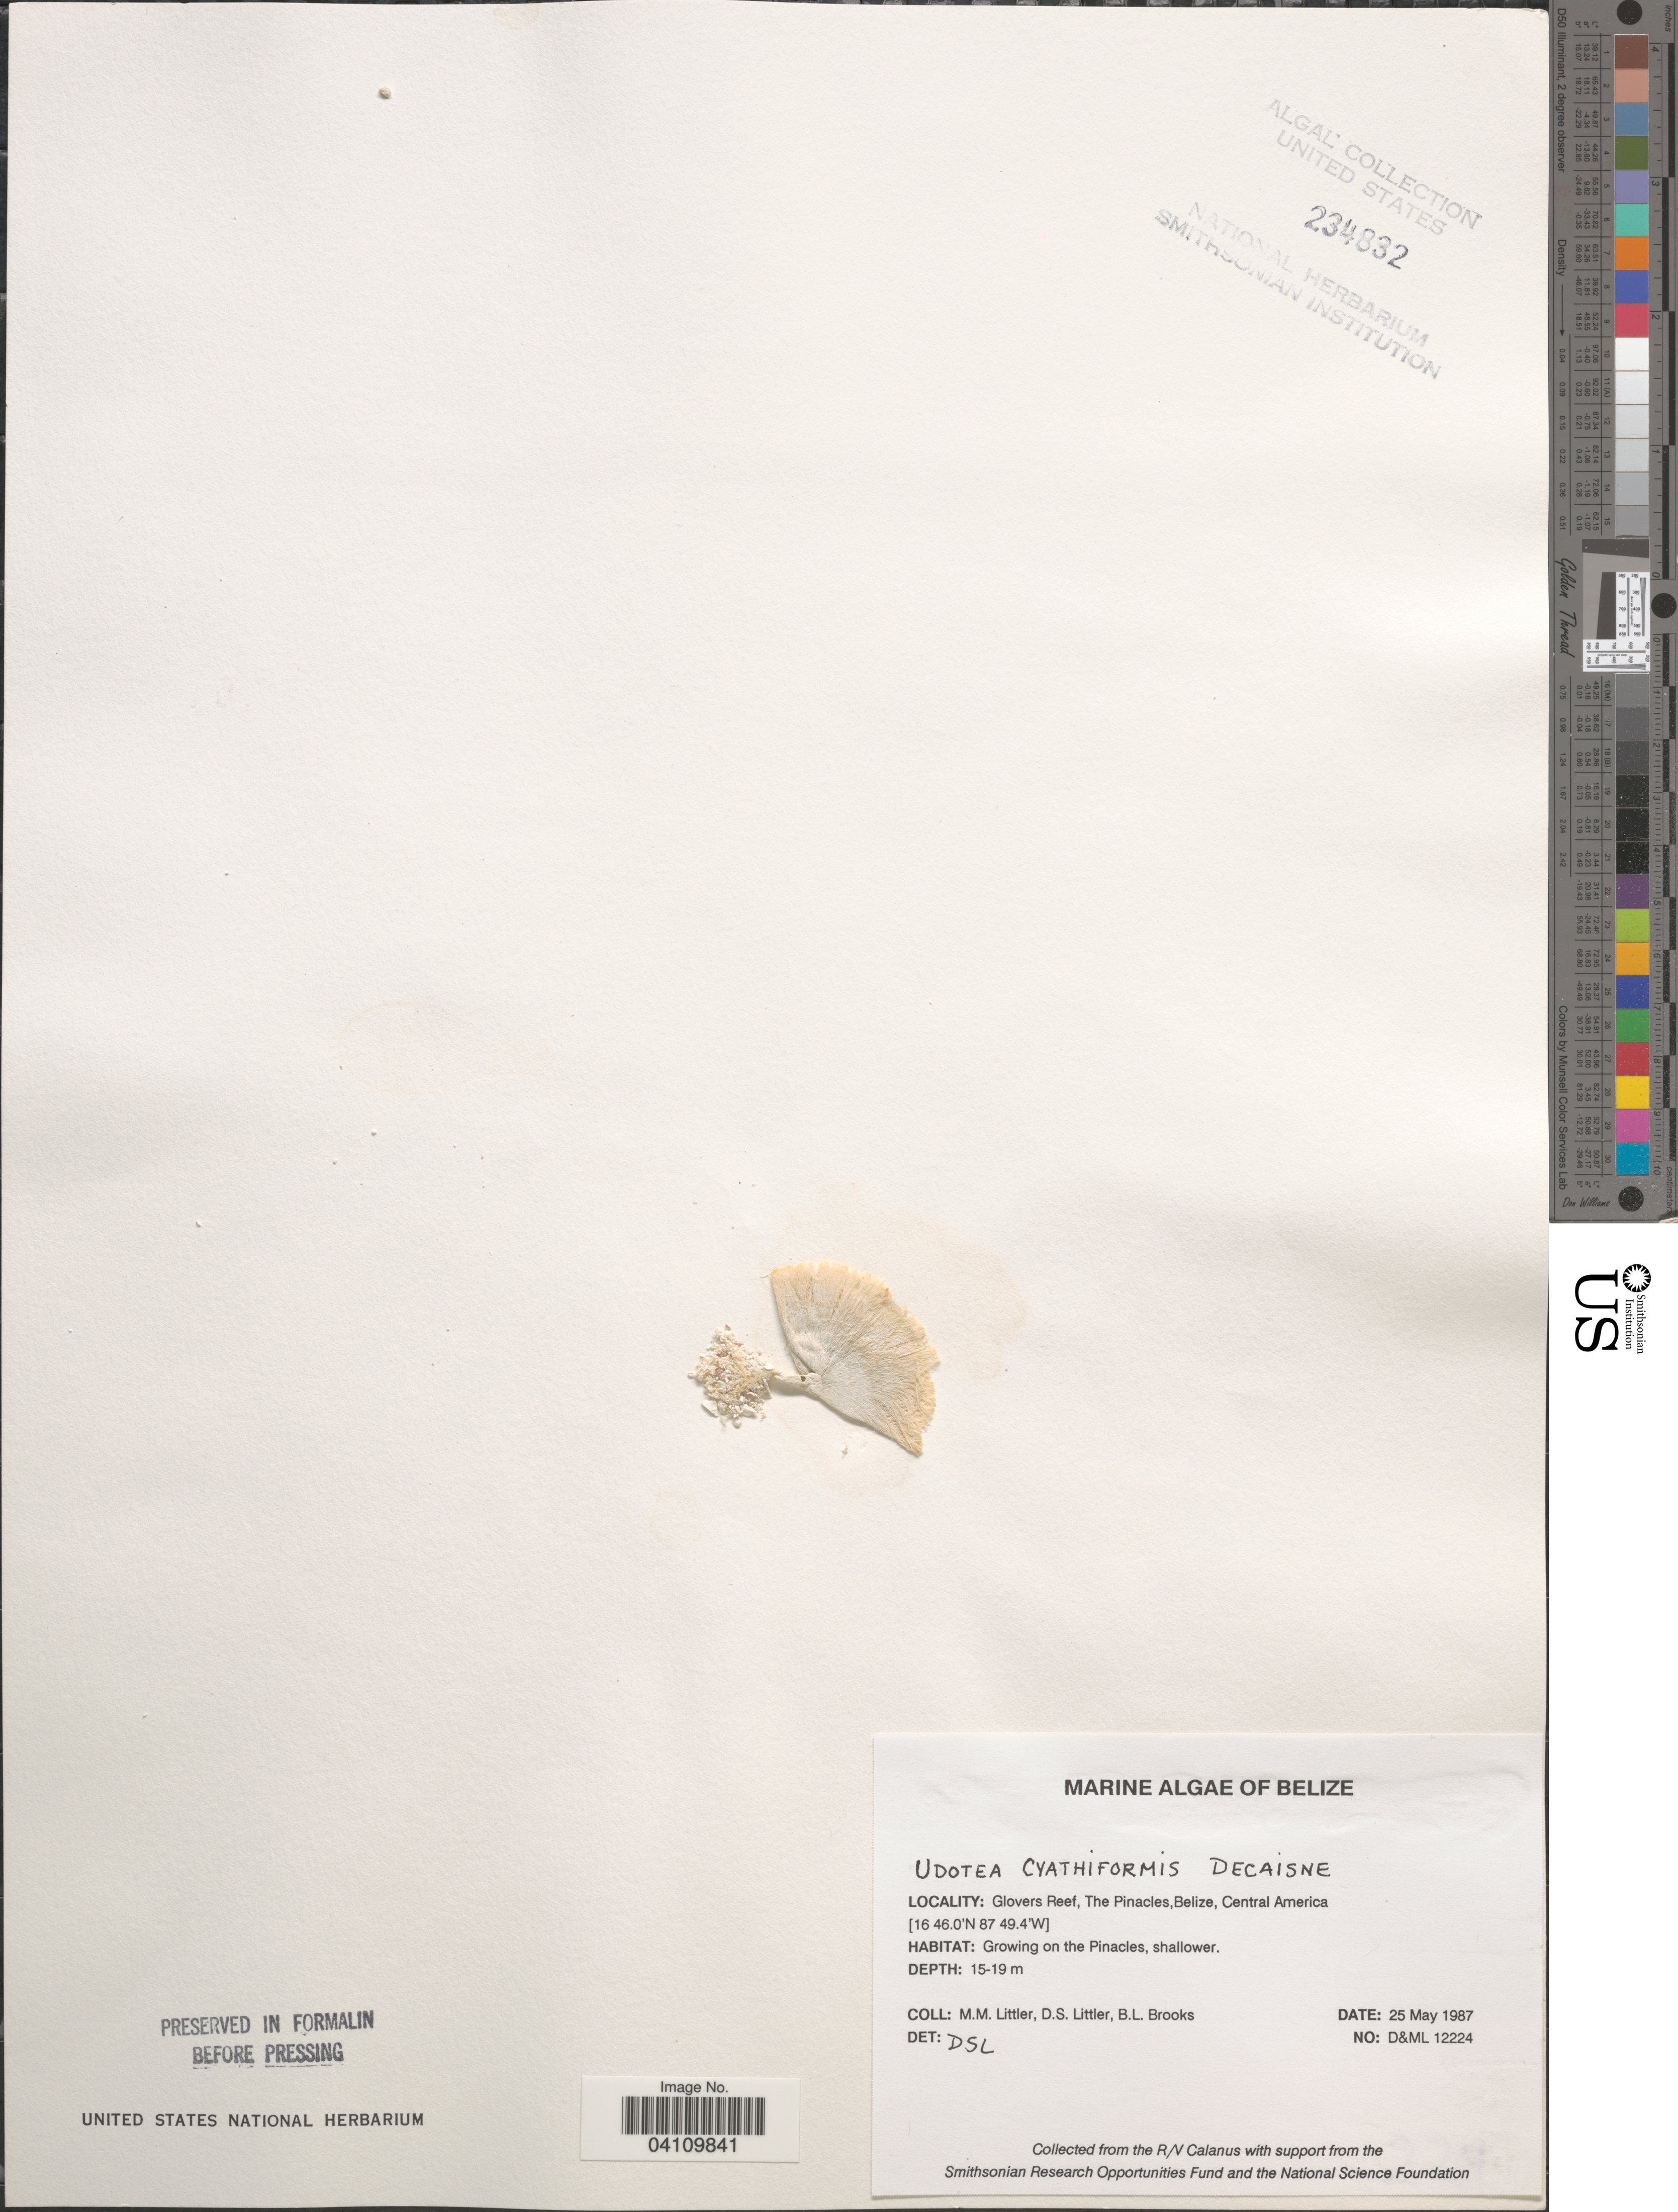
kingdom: Plantae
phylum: Chlorophyta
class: Ulvophyceae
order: Bryopsidales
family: Udoteaceae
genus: Udotea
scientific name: Udotea cyathiformis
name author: Decne.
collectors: D. S. Littler & B. Brooks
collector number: D&ML 12224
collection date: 1987-05-25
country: Belize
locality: Glovers Reef, The Pinacles.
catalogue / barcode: US 234832